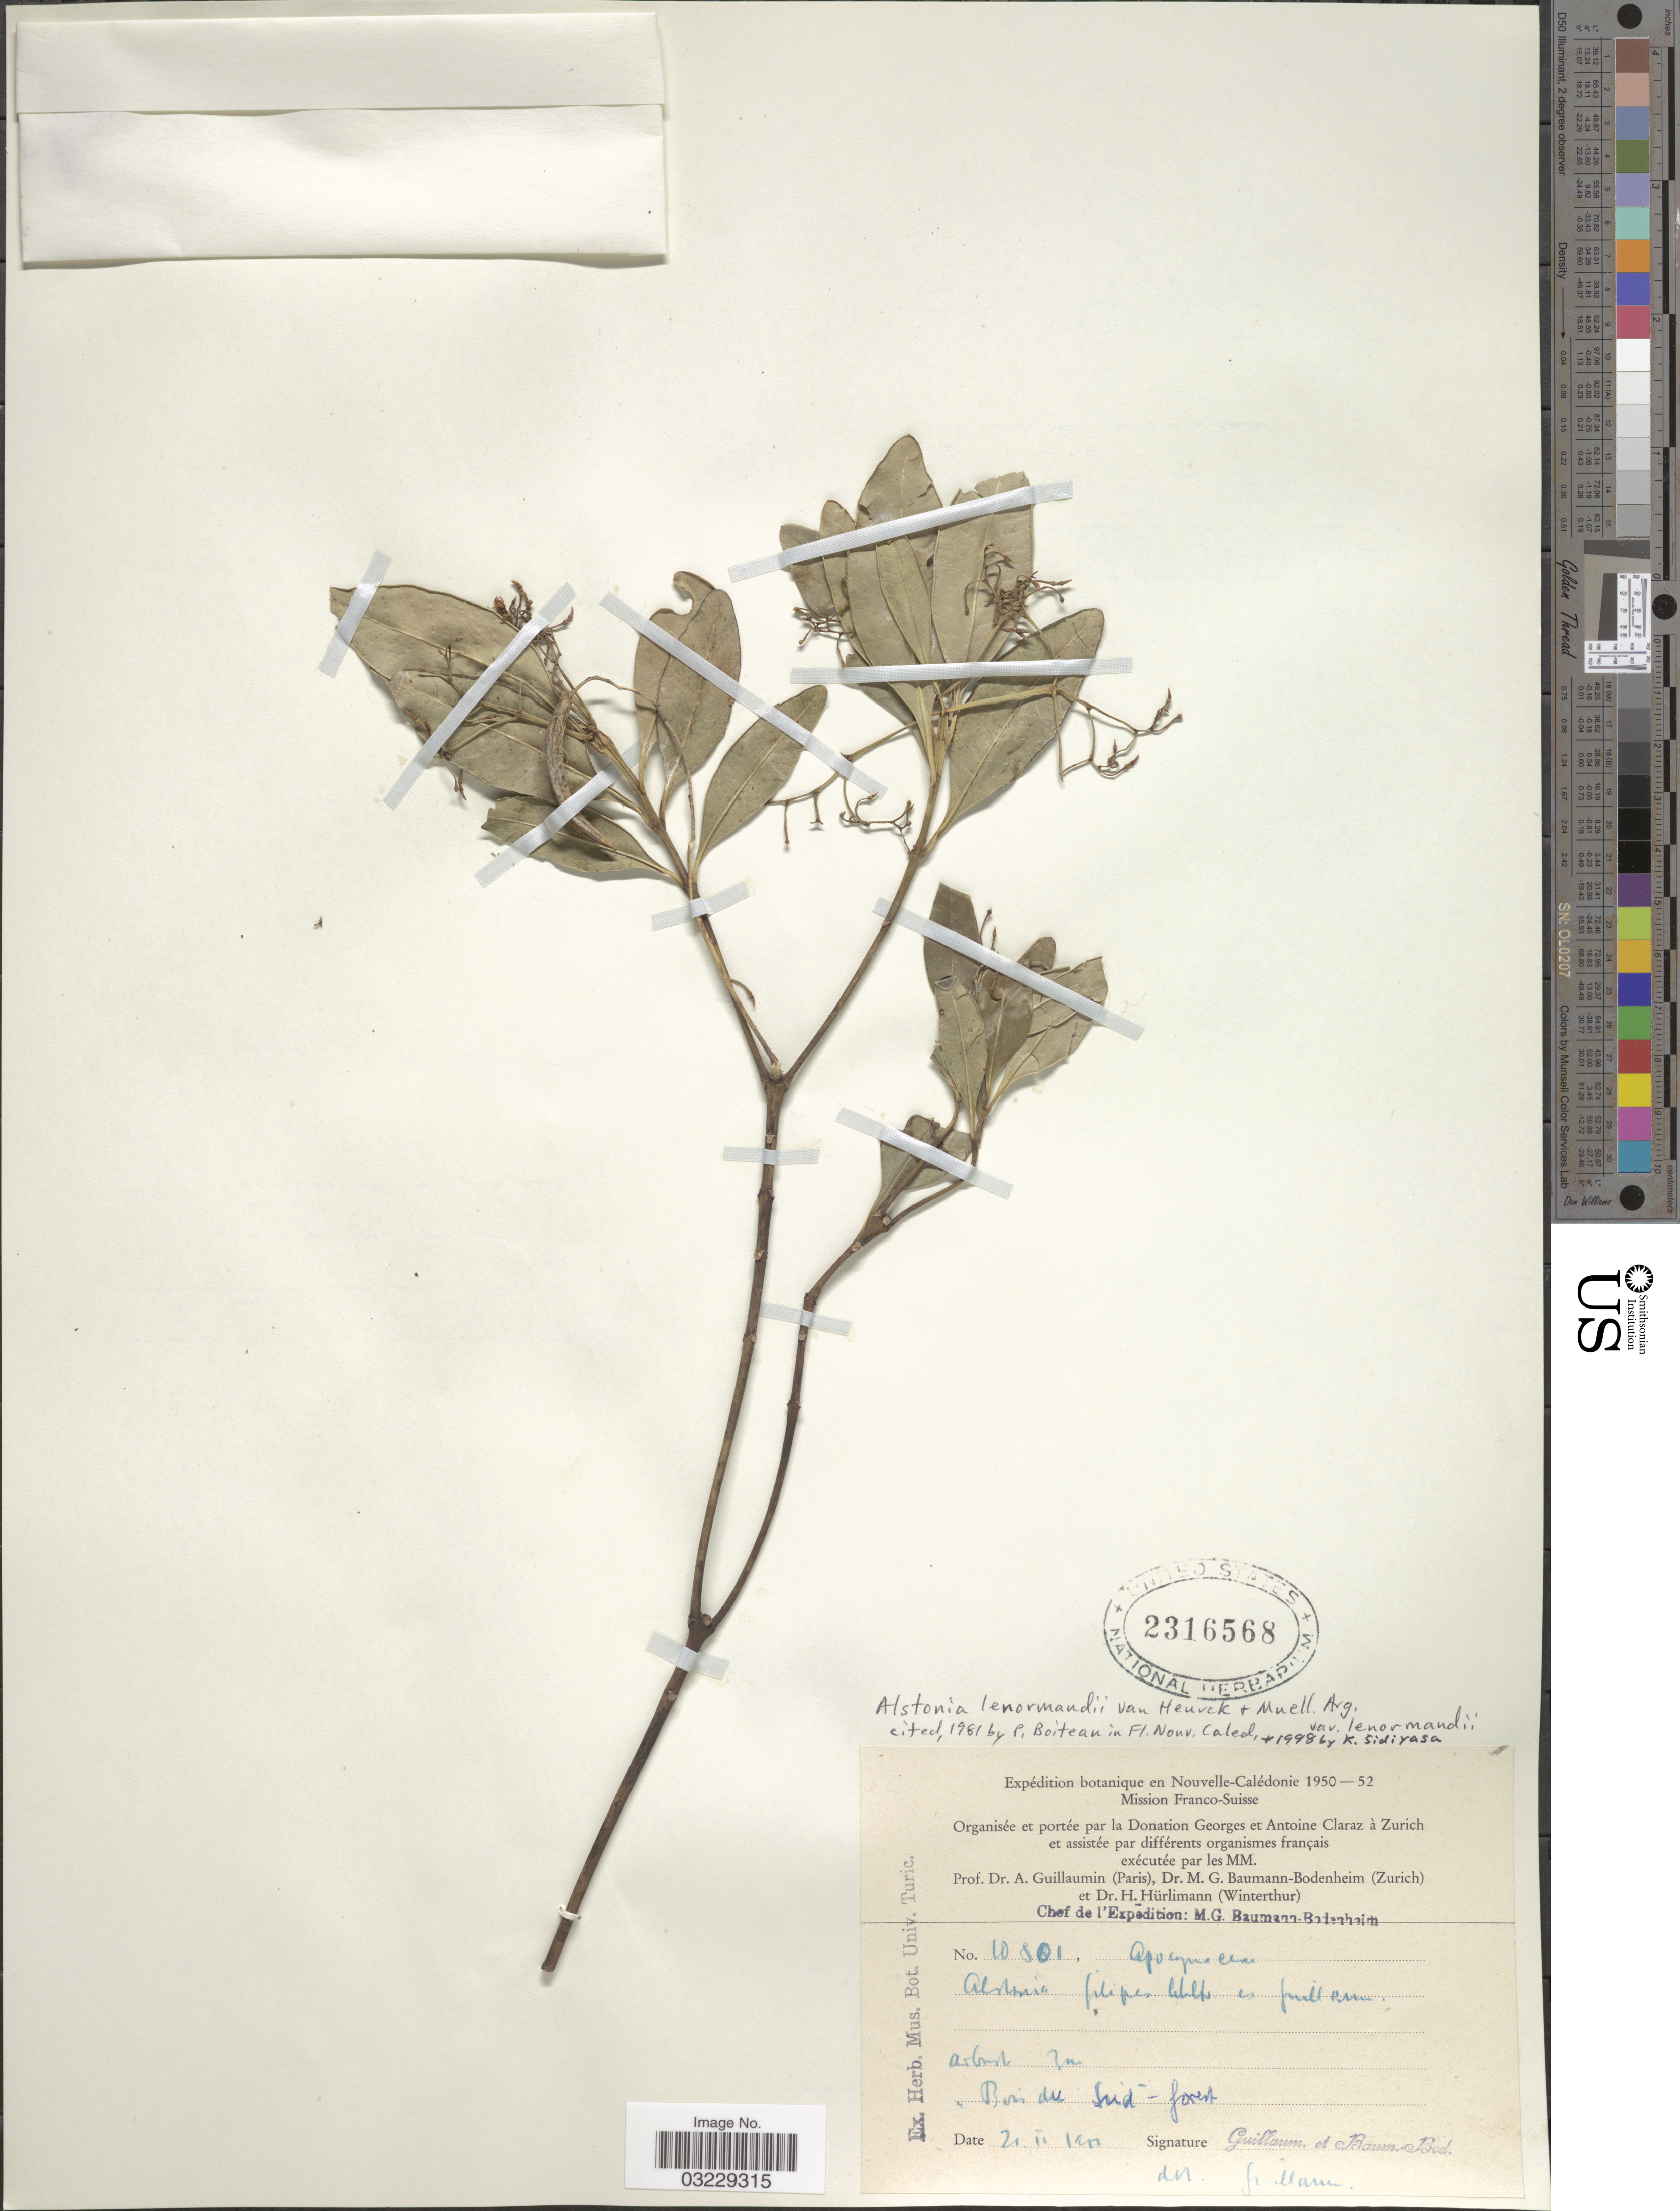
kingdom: Plantae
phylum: Tracheophyta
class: Magnoliopsida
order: Gentianales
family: Apocynaceae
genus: Alstonia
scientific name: Alstonia lenormandii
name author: Van Heurck & Müll. Arg.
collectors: A. Guillaumin & M. G. Baumann-Bodenheim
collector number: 10801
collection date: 1950-02-21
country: New Caledonia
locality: Bois de Sud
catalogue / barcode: US 2316568